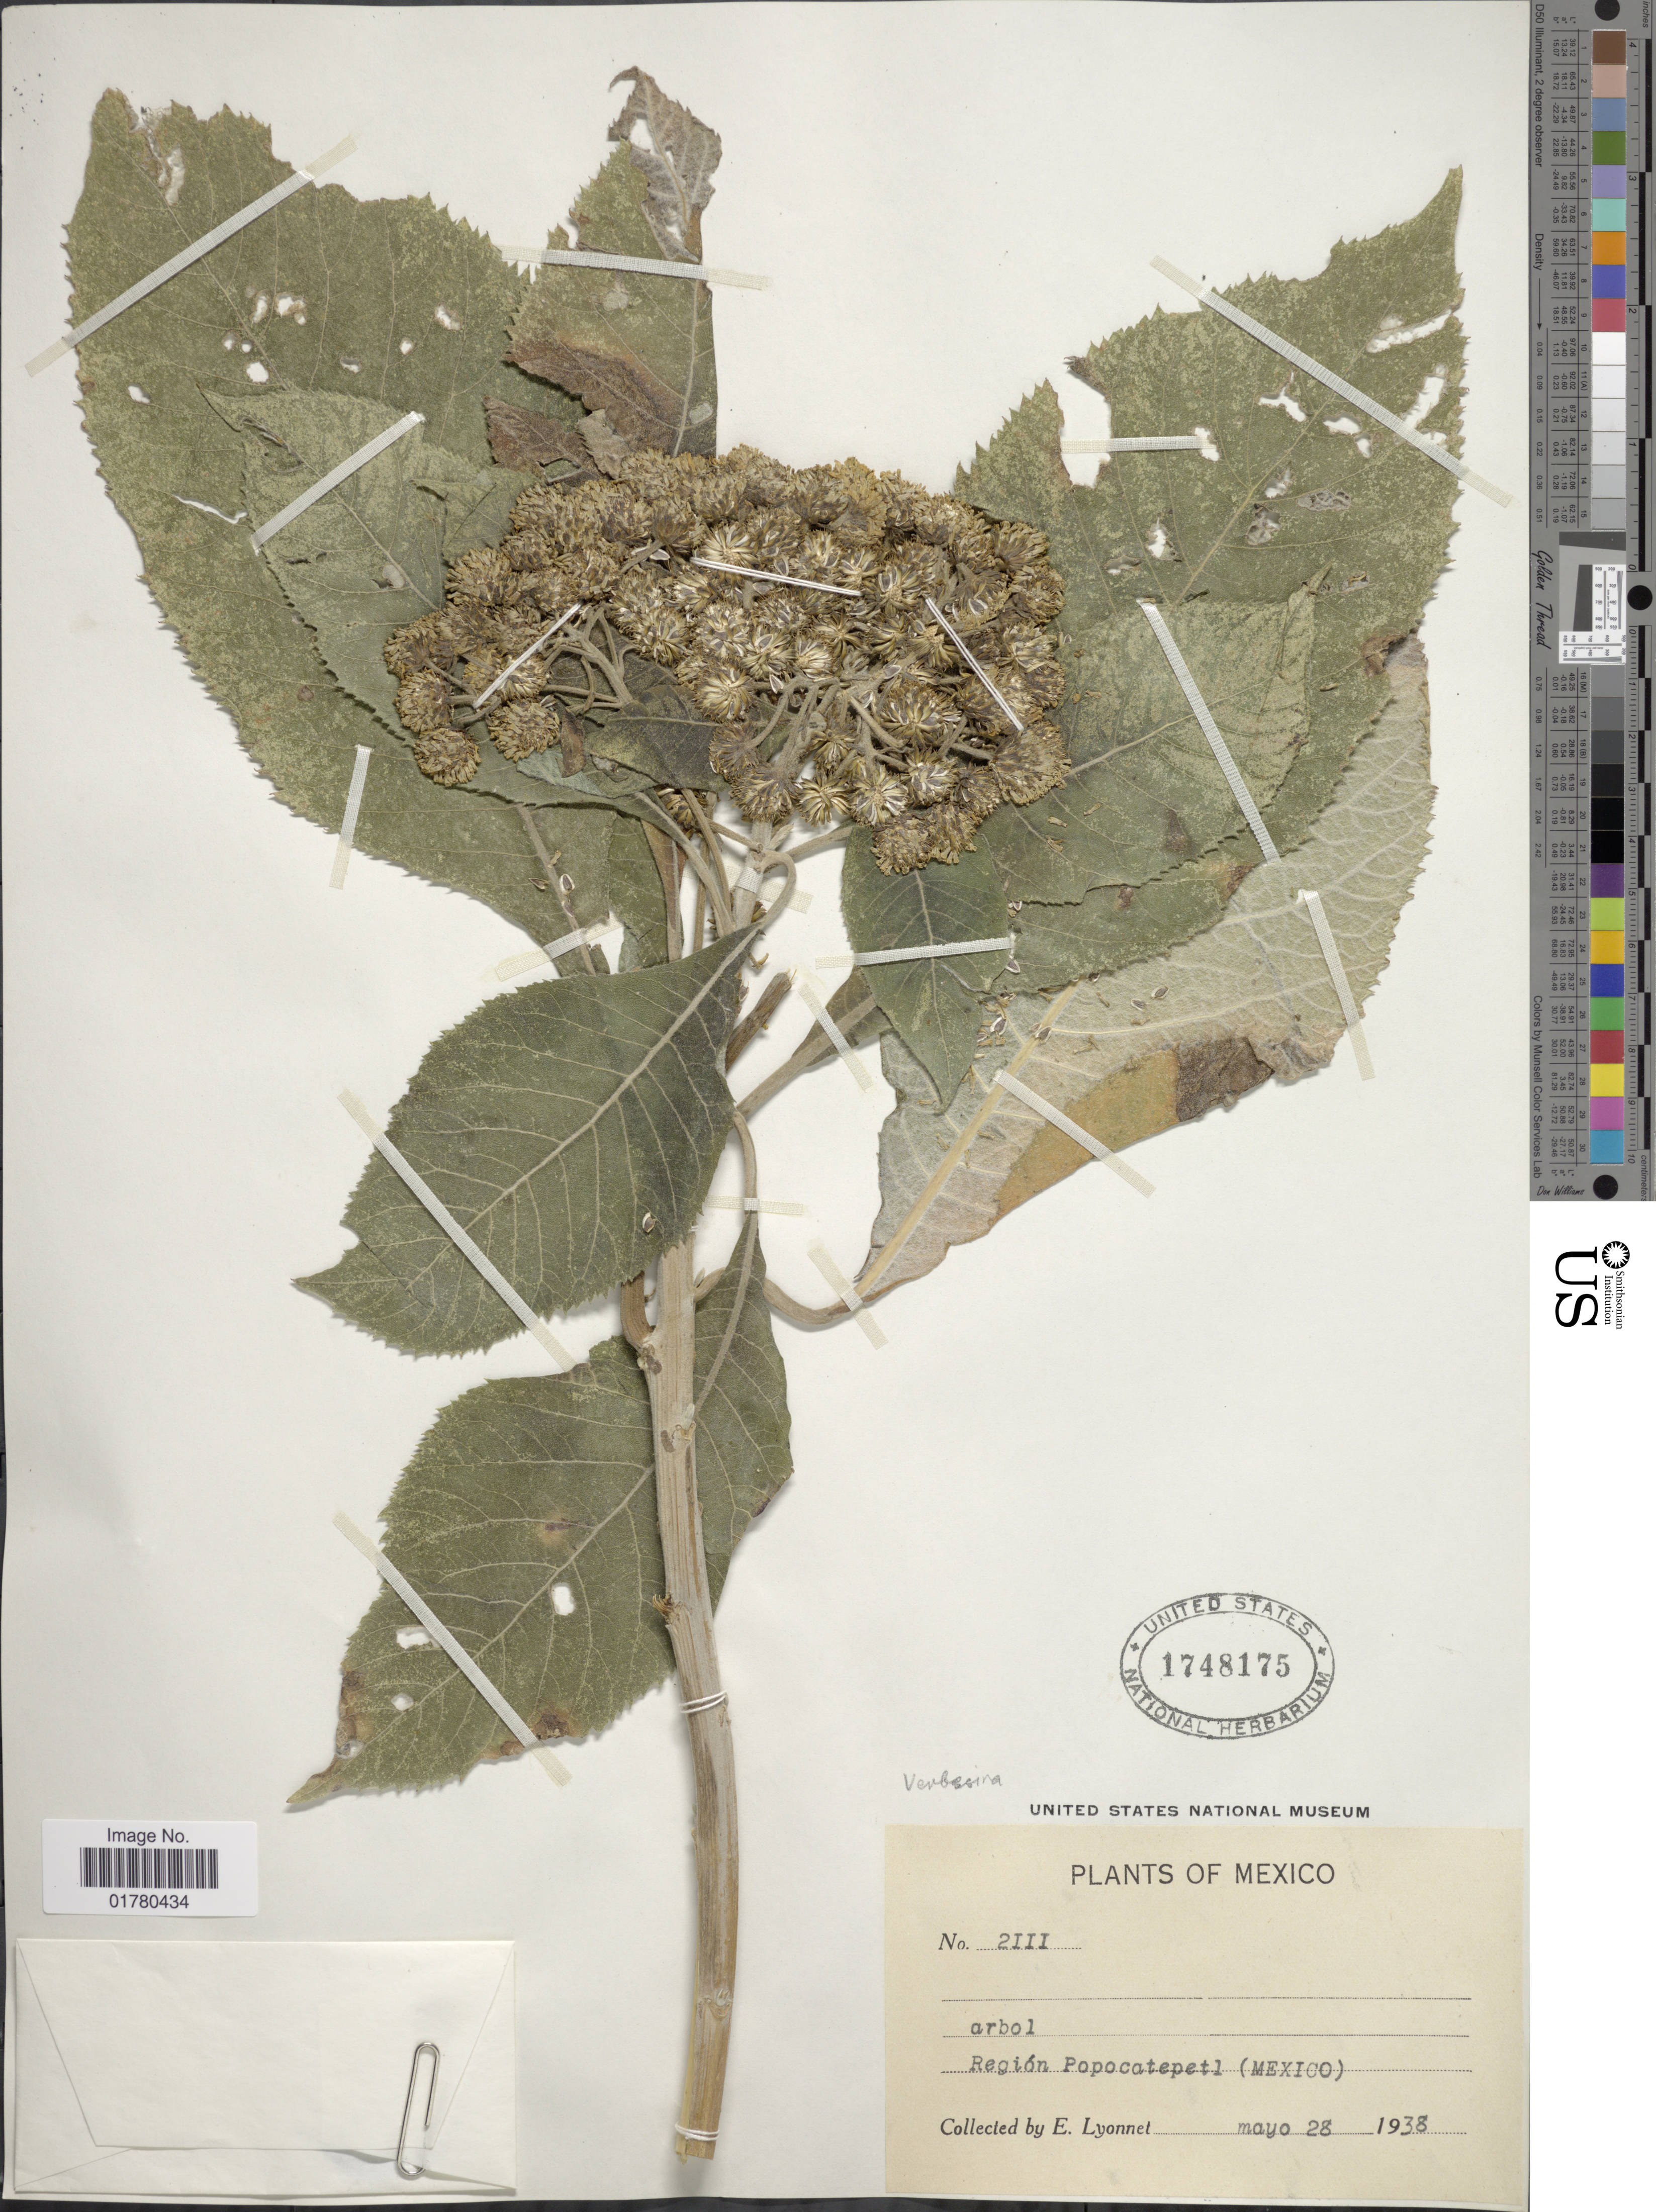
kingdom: Plantae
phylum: Tracheophyta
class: Magnoliopsida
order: Asterales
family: Asteraceae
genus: Verbesina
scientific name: Verbesina sp.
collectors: E. Lyonnet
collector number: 2111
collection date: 1938-05-28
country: Mexico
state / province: México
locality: Región Popocatepetl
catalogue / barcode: US 1748175